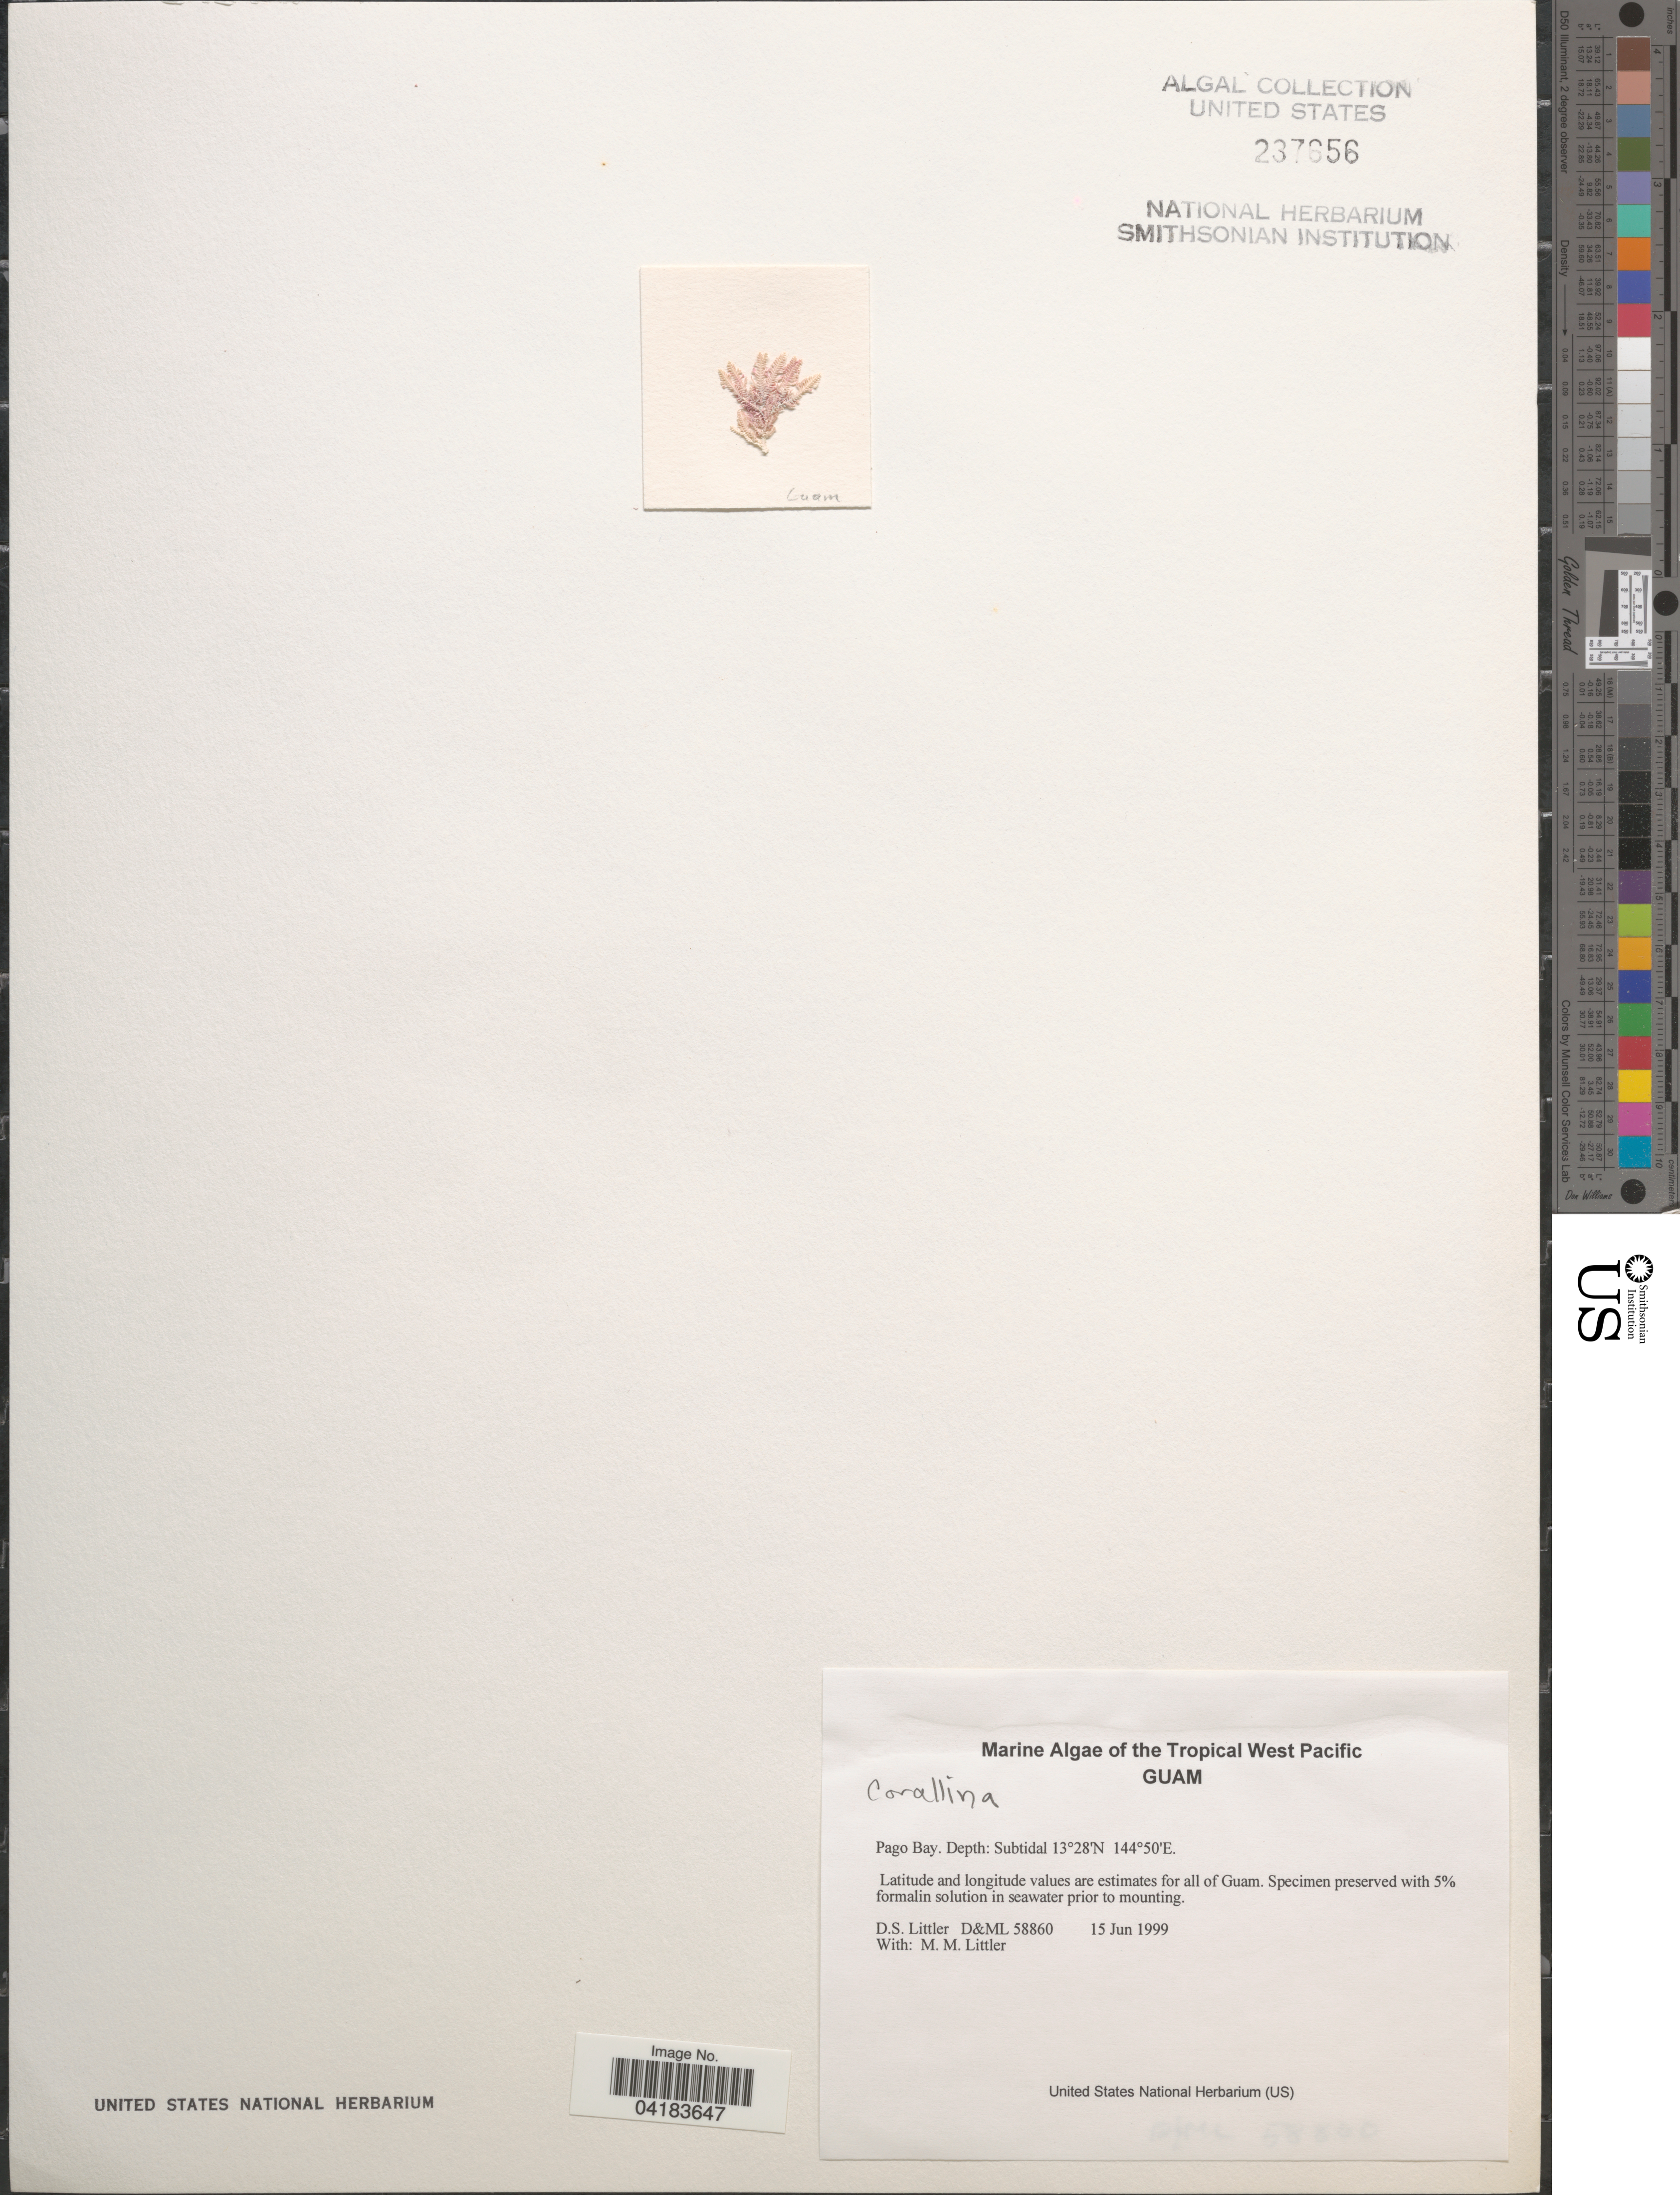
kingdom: Plantae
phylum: Rhodophyta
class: Florideophyceae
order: Corallinales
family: Corallinaceae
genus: Corallina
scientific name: Corallina sp.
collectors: D. S. Littler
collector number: D&ML58860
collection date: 1990-06-15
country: Guam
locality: The Tropical West Pacific Guam. Pago Bay.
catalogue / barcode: US 237656